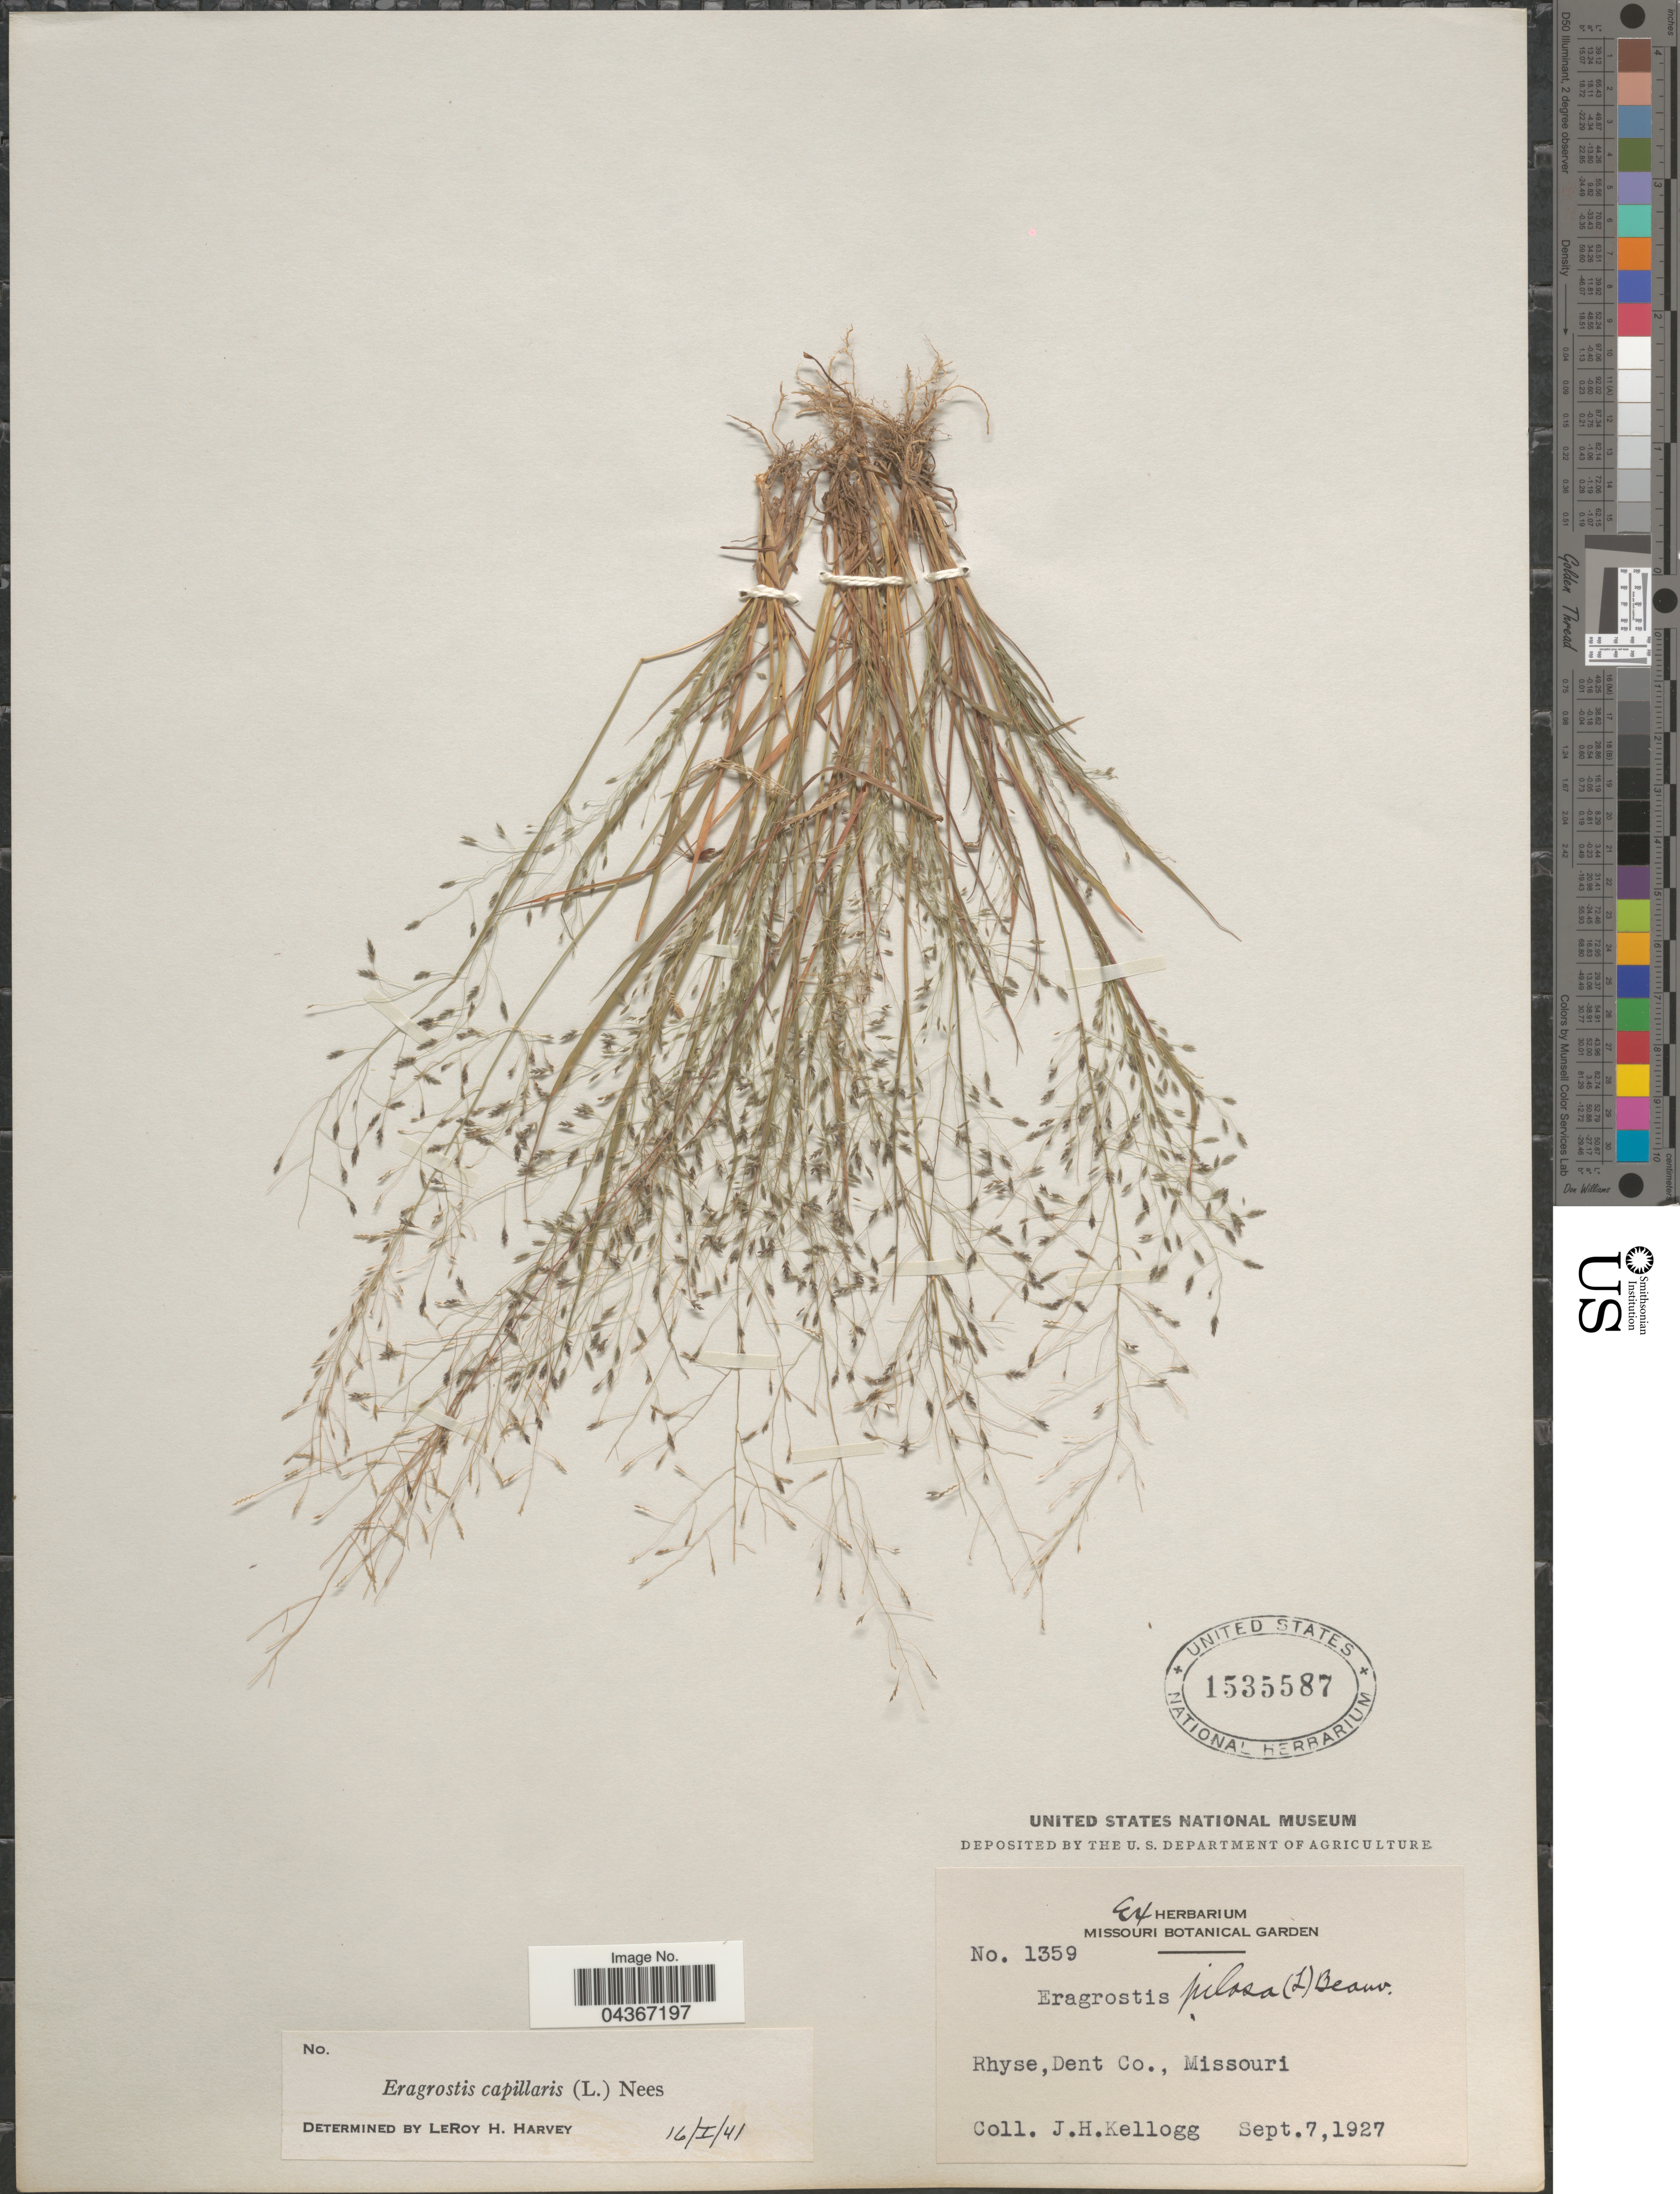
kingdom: Plantae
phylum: Tracheophyta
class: Liliopsida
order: Poales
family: Poaceae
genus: Eragrostis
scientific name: Eragrostis capillaris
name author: (L.) Nees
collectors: J. H. Kellogg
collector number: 1359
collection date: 1927-09-07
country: United States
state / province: Missouri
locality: Rhyse, Dent Co.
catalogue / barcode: US 1535587